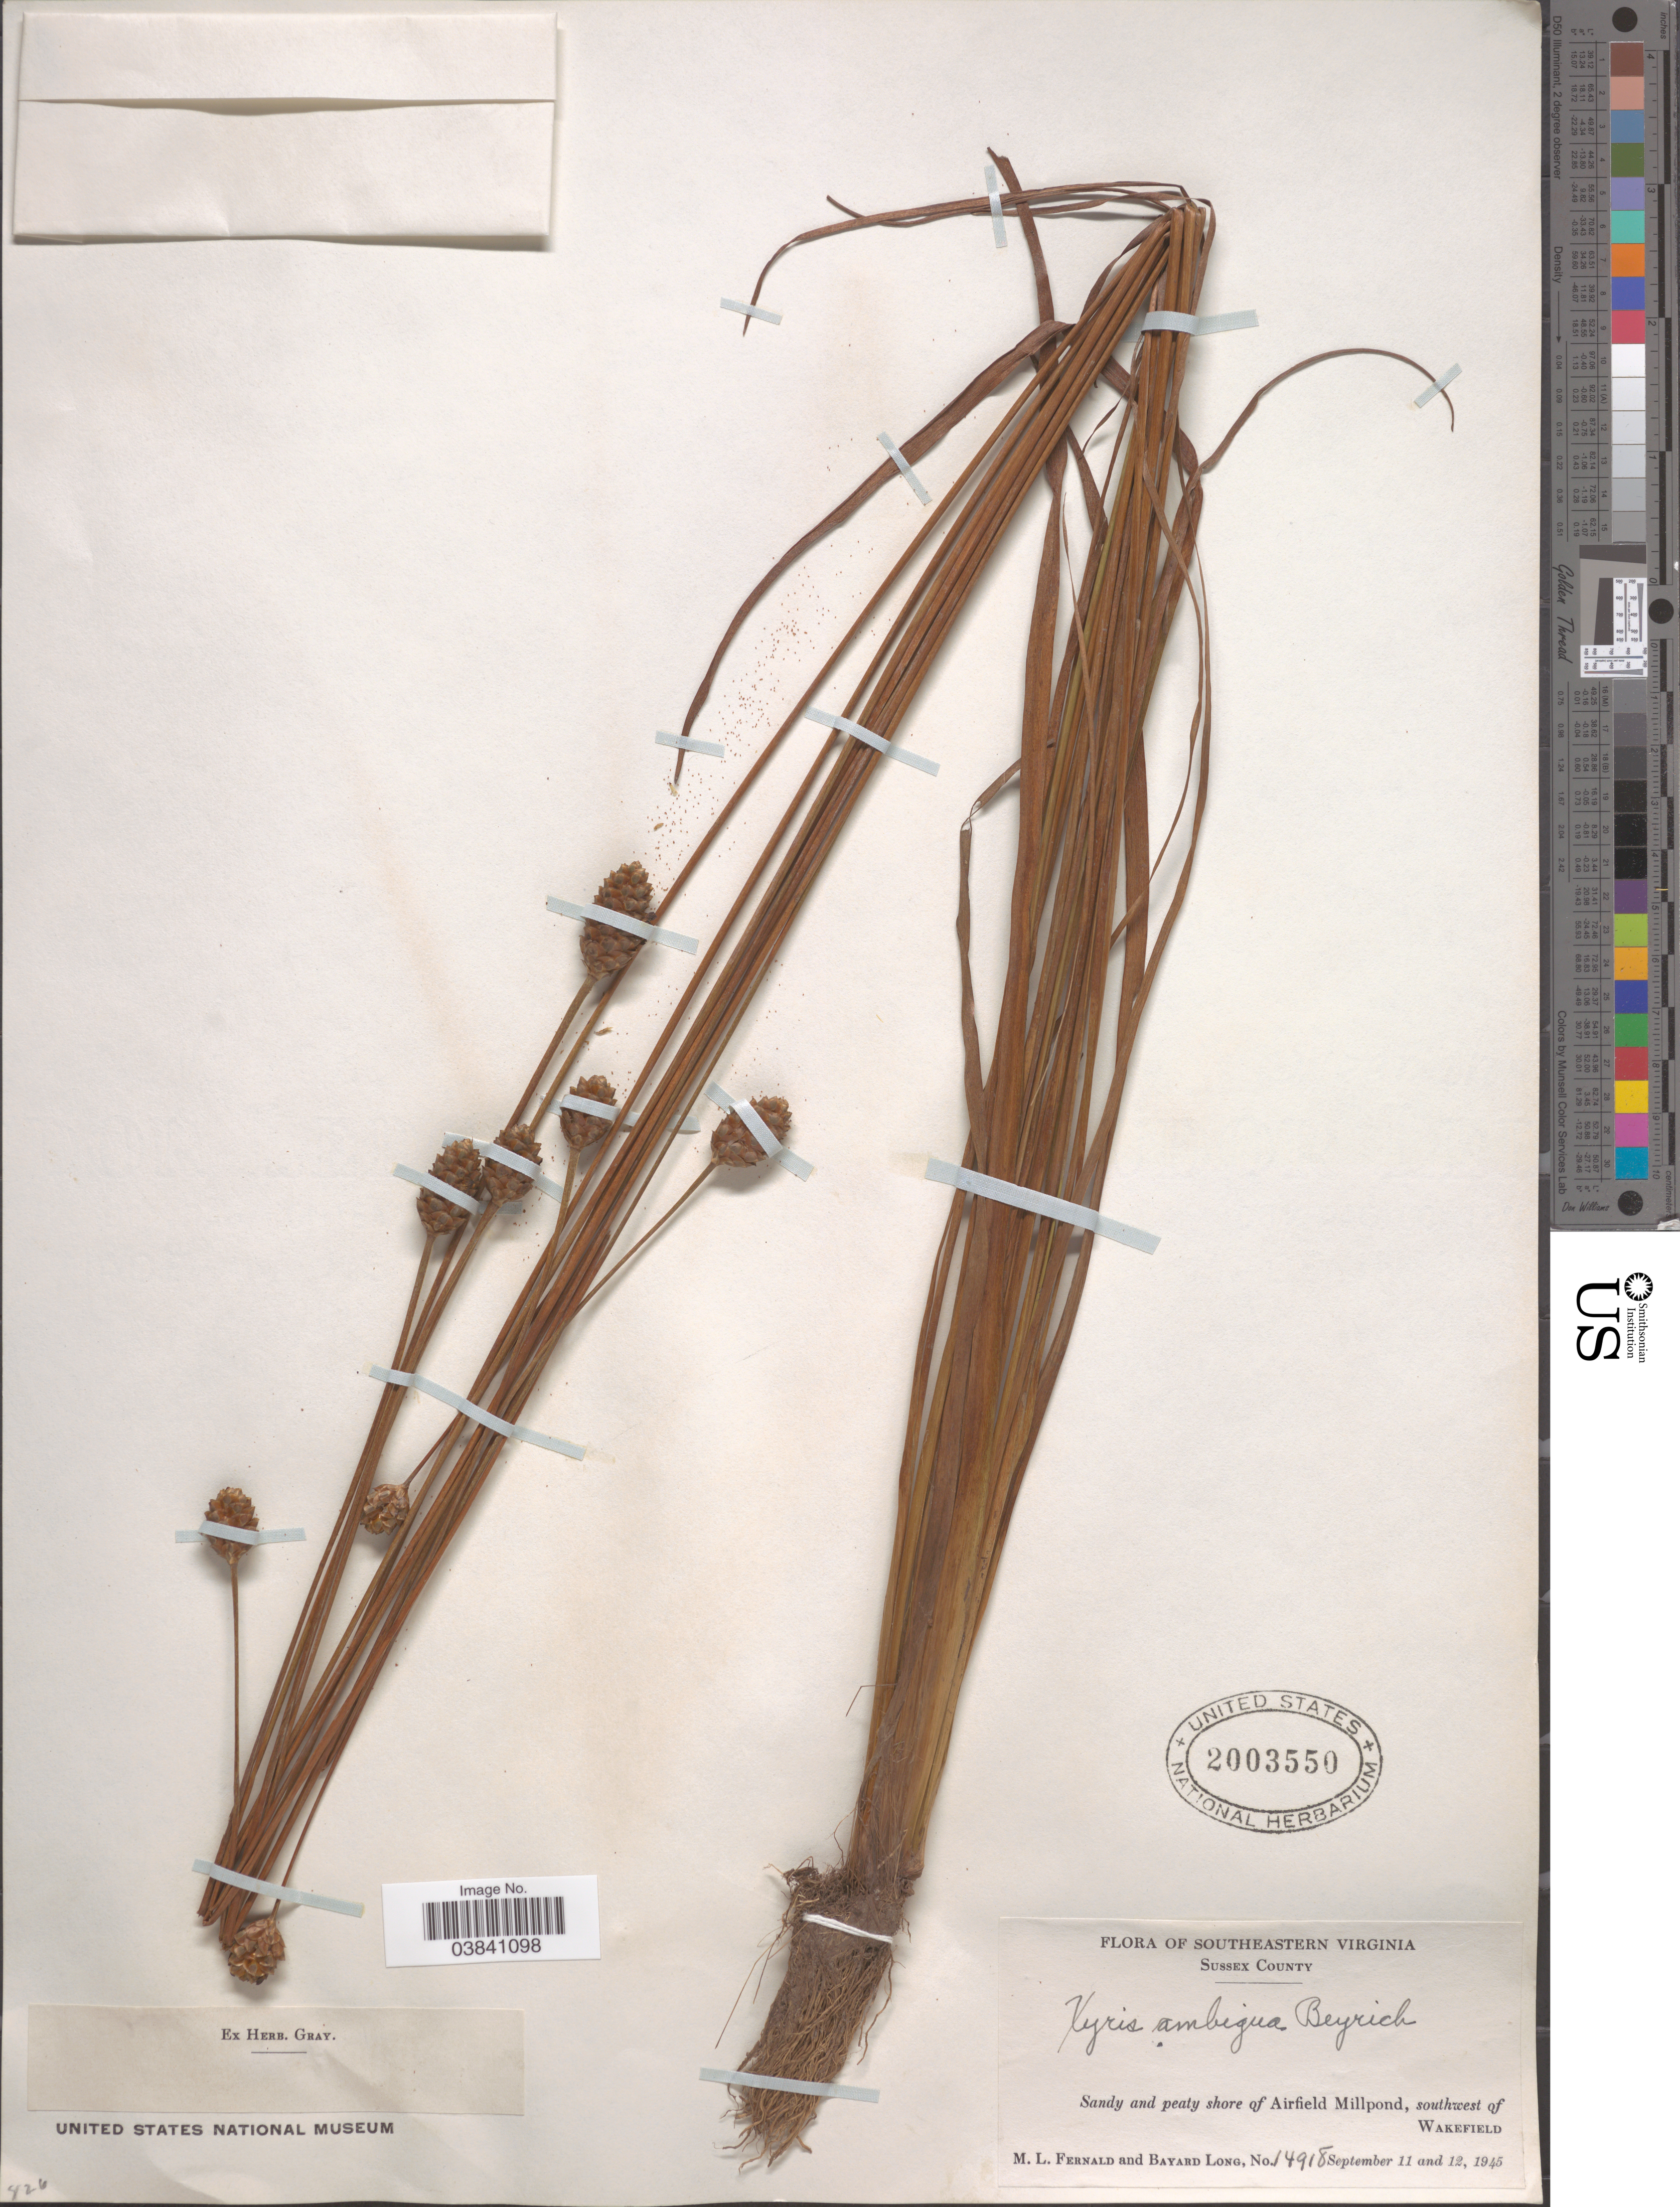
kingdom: Plantae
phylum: Tracheophyta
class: Liliopsida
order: Poales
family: Xyridaceae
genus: Xyris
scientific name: Xyris ambigua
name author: Beyr. ex Kunth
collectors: M. L. Fernald & B. Long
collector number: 14918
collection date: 1945-09-11/1945-09-12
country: United States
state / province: Virginia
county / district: Sussex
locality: Southeastern Virginia. Sussex County. Sandy and peaty shore of Airfield Millpond, southwest of Wakefield.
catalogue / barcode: US 2003550